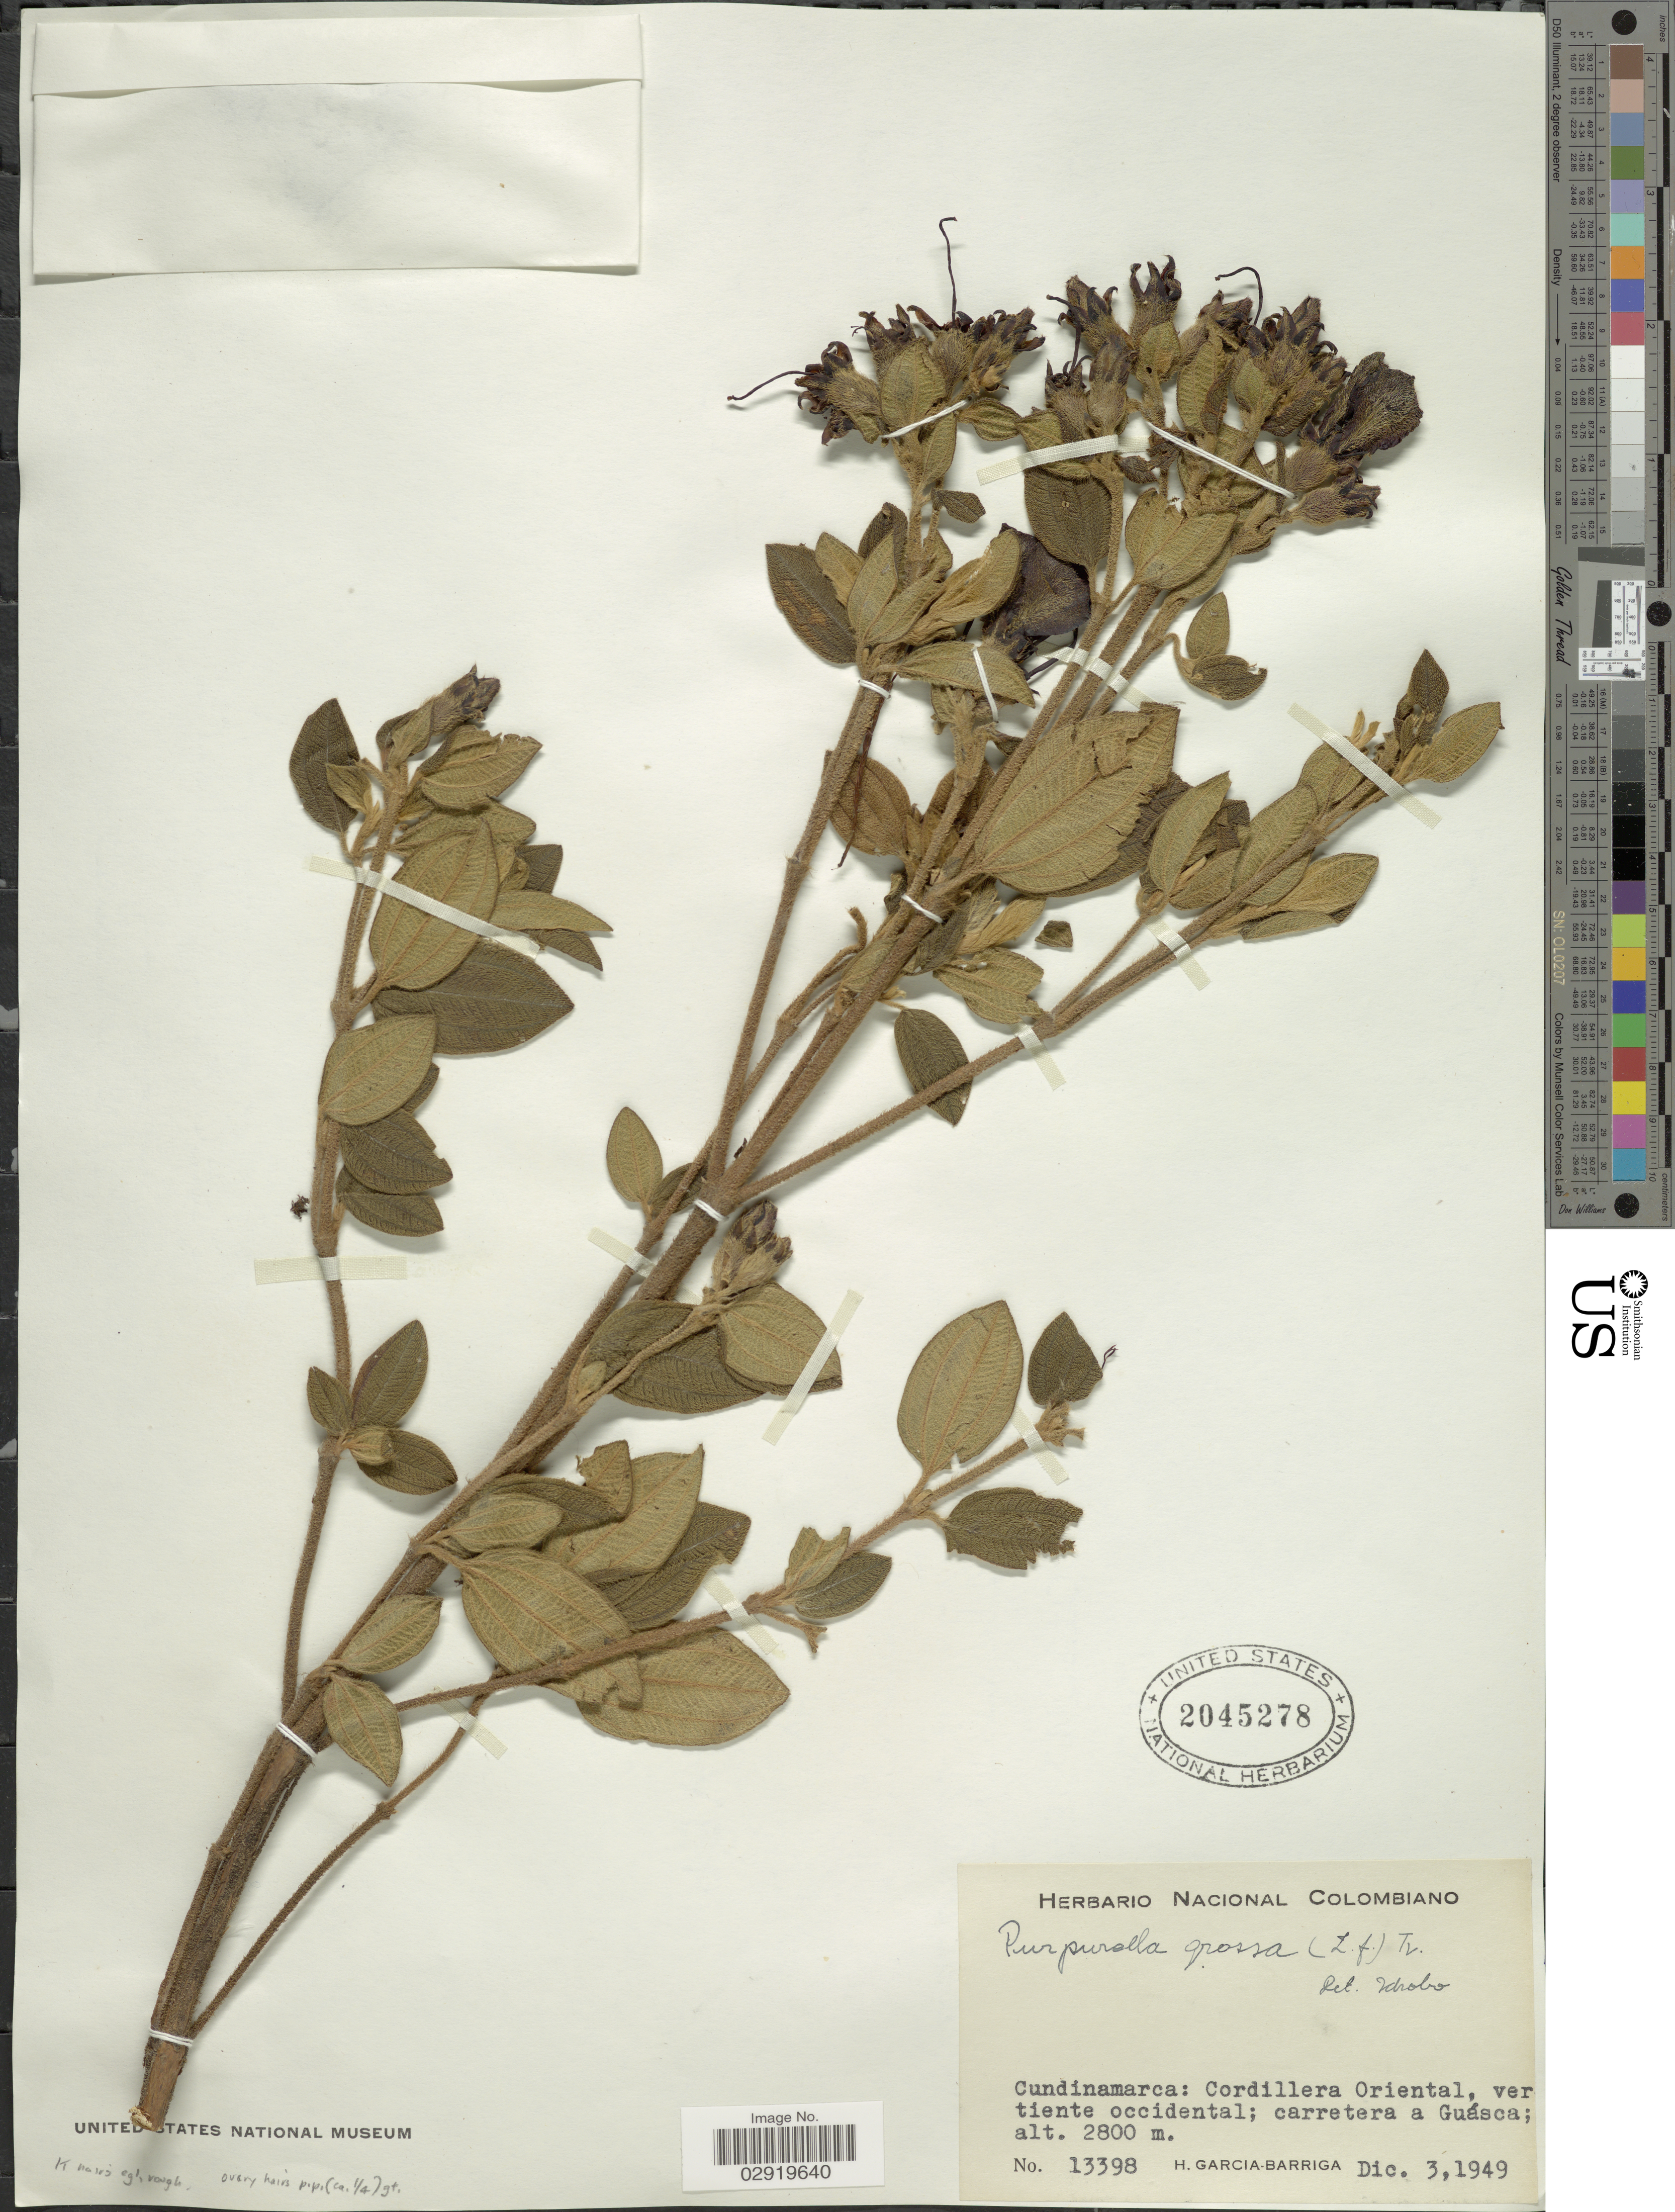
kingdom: Plantae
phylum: Tracheophyta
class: Magnoliopsida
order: Myrtales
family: Melastomataceae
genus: Chaetogastra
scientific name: Chaetogastra grossa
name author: (L. f.) P.J.F. Guim. & Michelang.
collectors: H. García Barriga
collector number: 13398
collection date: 1949-12-03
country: Colombia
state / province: Cundinamarca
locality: Cordillera Oriental, vertiente occidental; carretera a Guásca.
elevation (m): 2800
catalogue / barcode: US 2045278